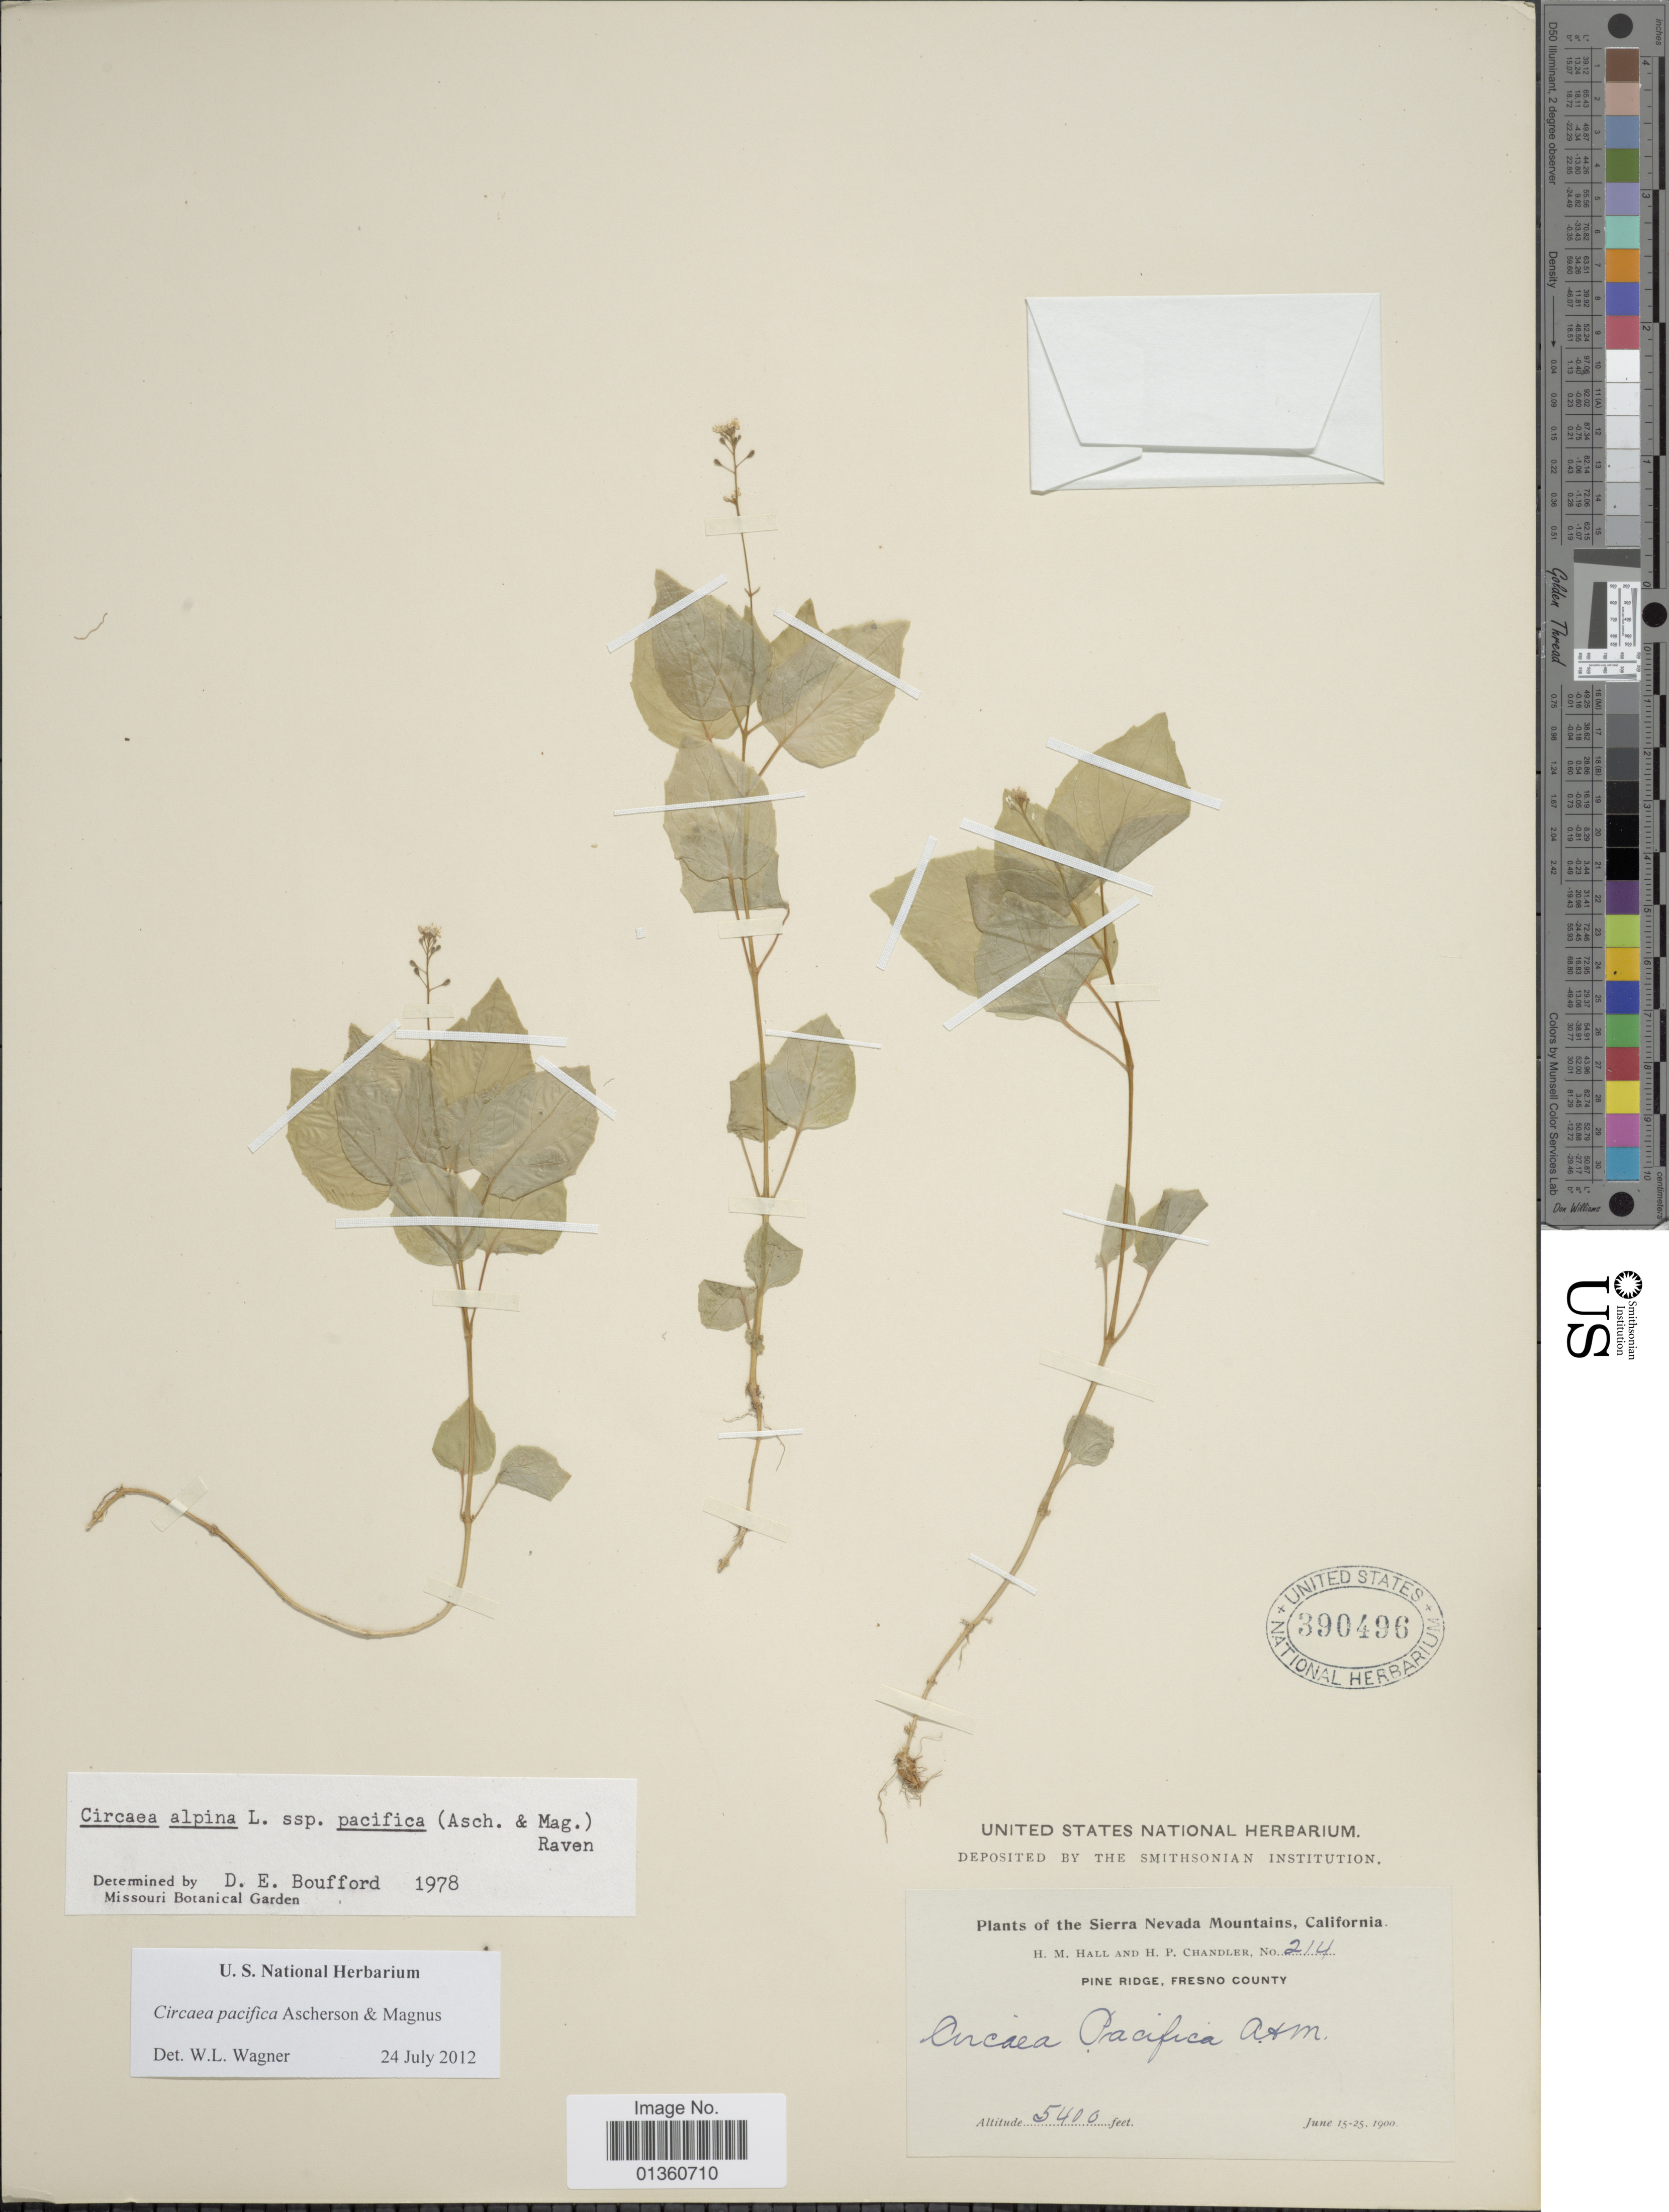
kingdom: Plantae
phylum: Tracheophyta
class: Magnoliopsida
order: Myrtales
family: Onagraceae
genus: Circaea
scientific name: Circaea pacifica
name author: Asch. & Magnus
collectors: H. M. Hall & H. Chandler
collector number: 214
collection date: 1900-06-15/1900-06-25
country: United States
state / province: California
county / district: Fresno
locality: Sierra Nevada Mountains. Pine Ridge, Fresno County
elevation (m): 1646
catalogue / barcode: US 390496